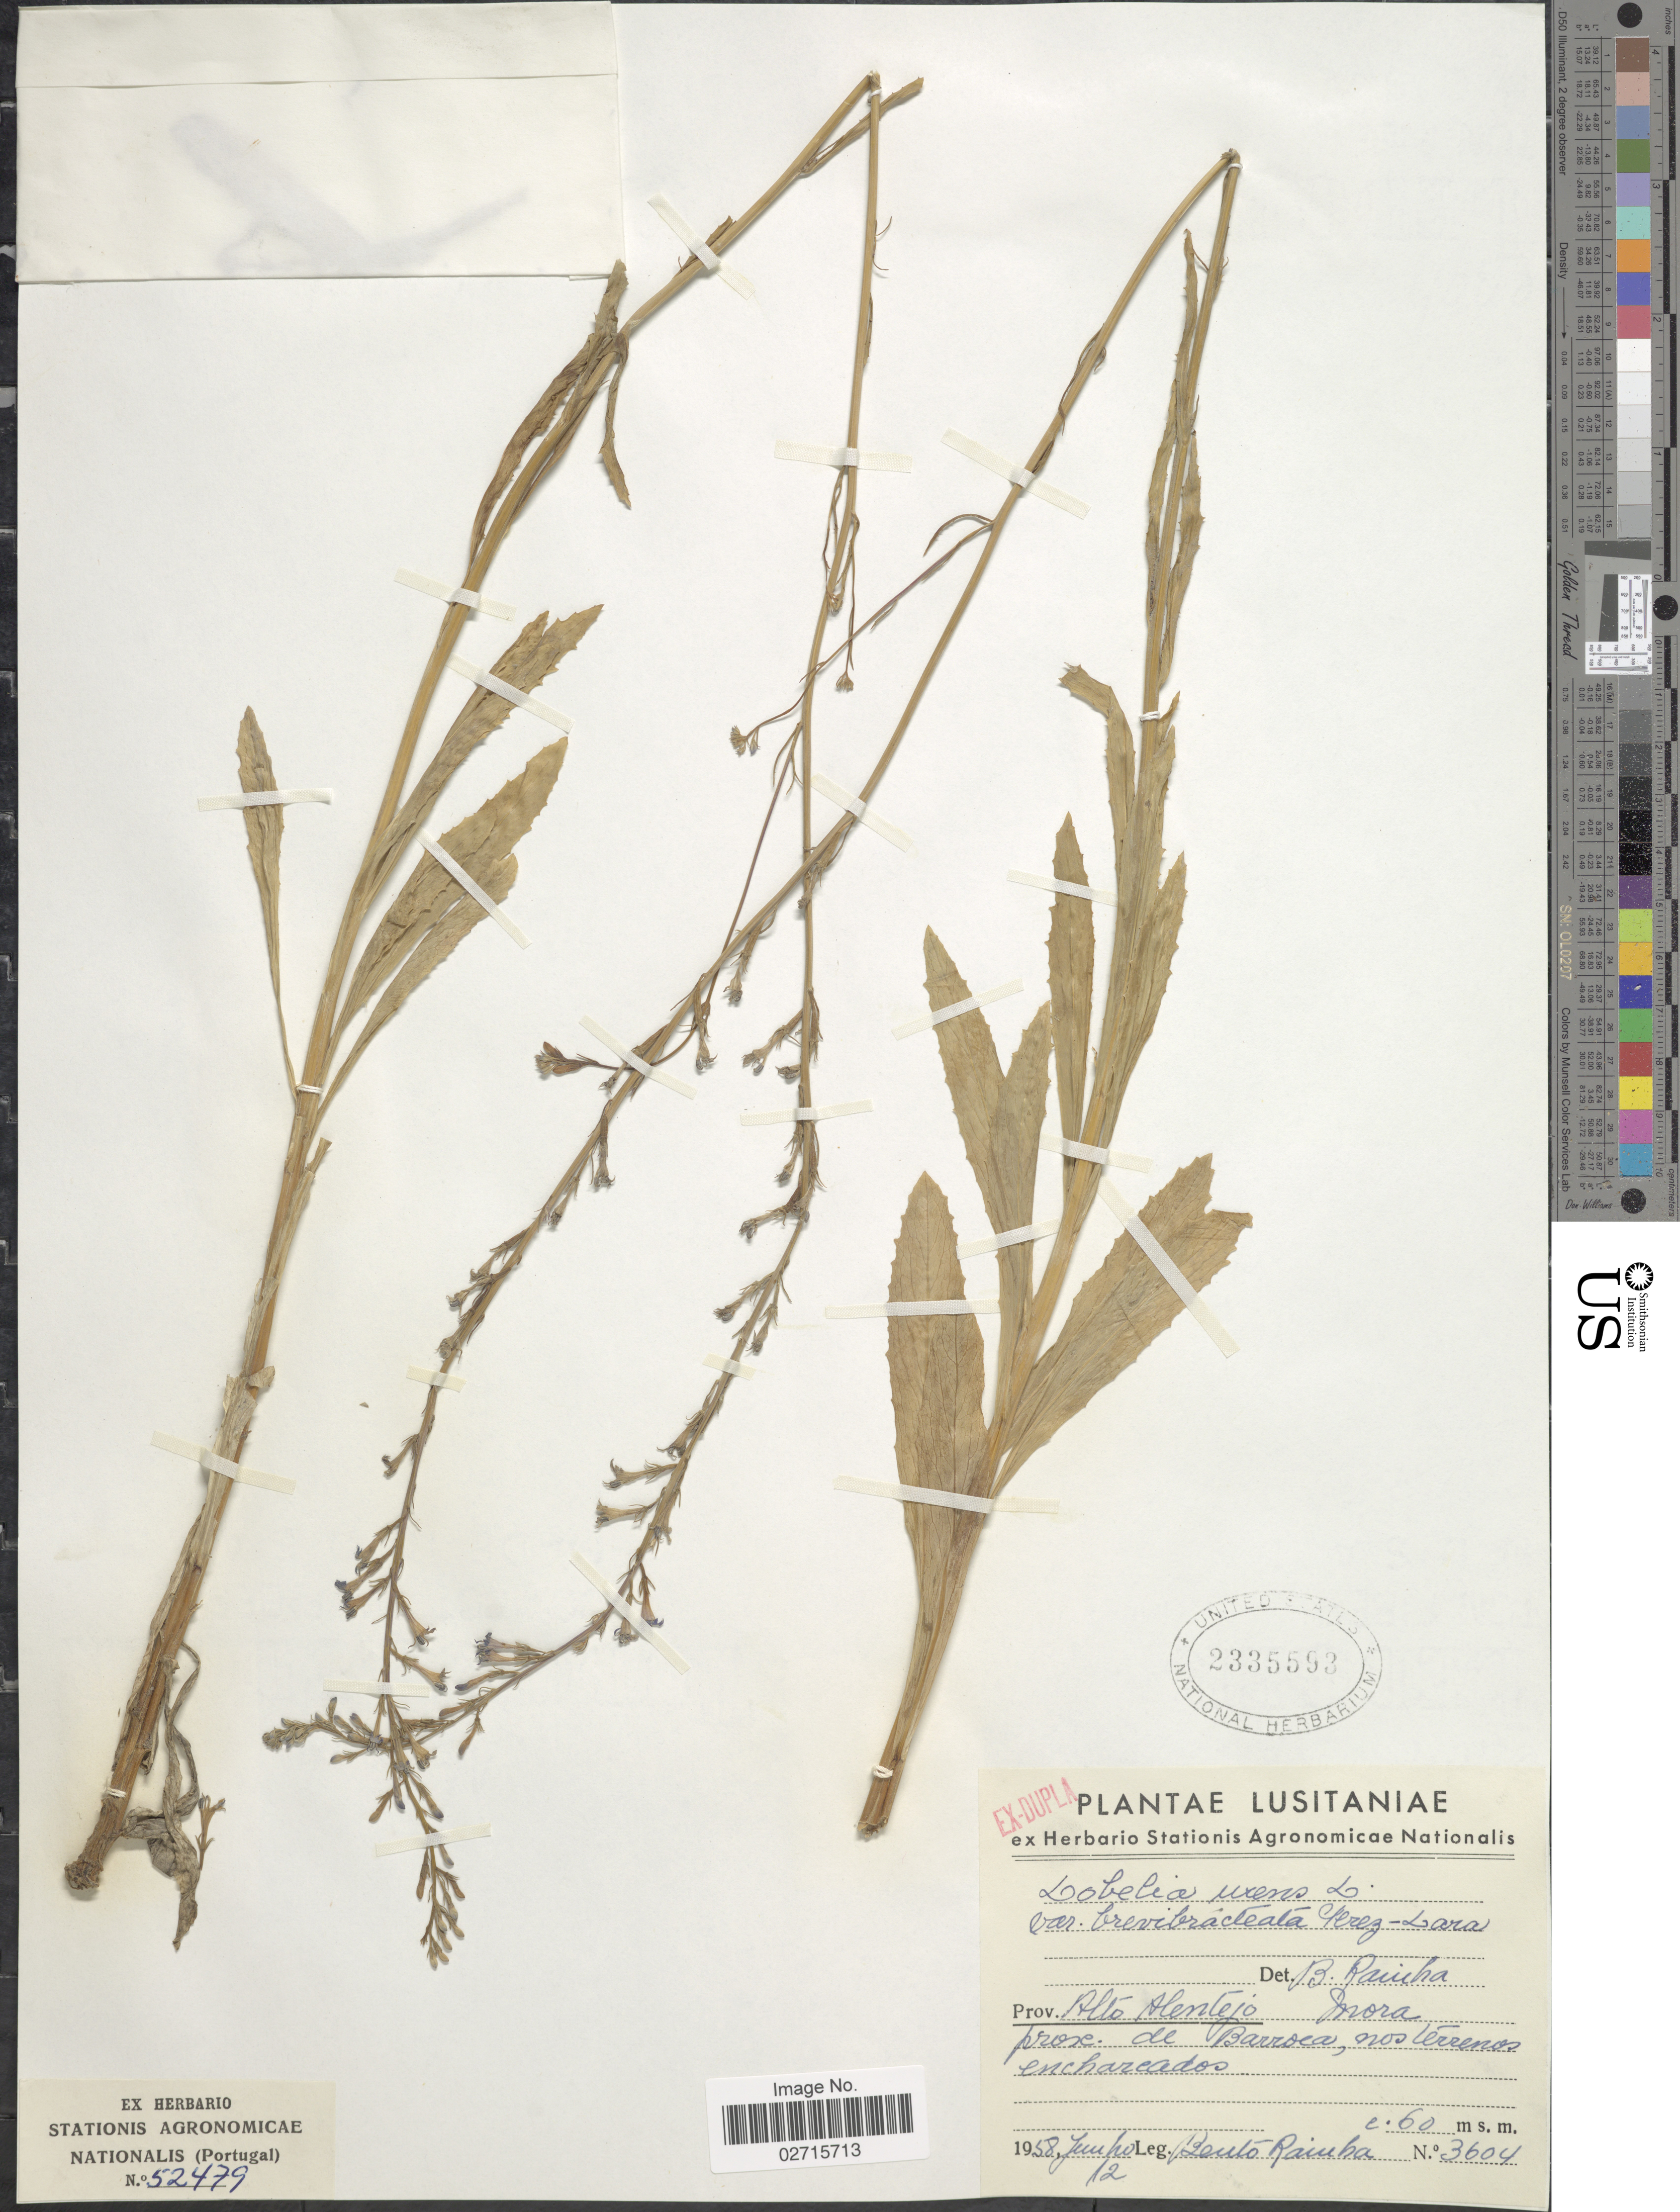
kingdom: Plantae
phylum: Tracheophyta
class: Magnoliopsida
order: Asterales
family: Campanulaceae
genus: Lobelia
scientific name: Lobelia urens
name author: L.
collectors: B. Rainha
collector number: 3604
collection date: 1958-07-12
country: Portugal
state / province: Portalegre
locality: Lusitaniae. Prov. Alto Alentejo, Mora prox. de Barroca, nos terrenos enchareados [interpreted]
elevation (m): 60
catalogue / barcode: US 2335593